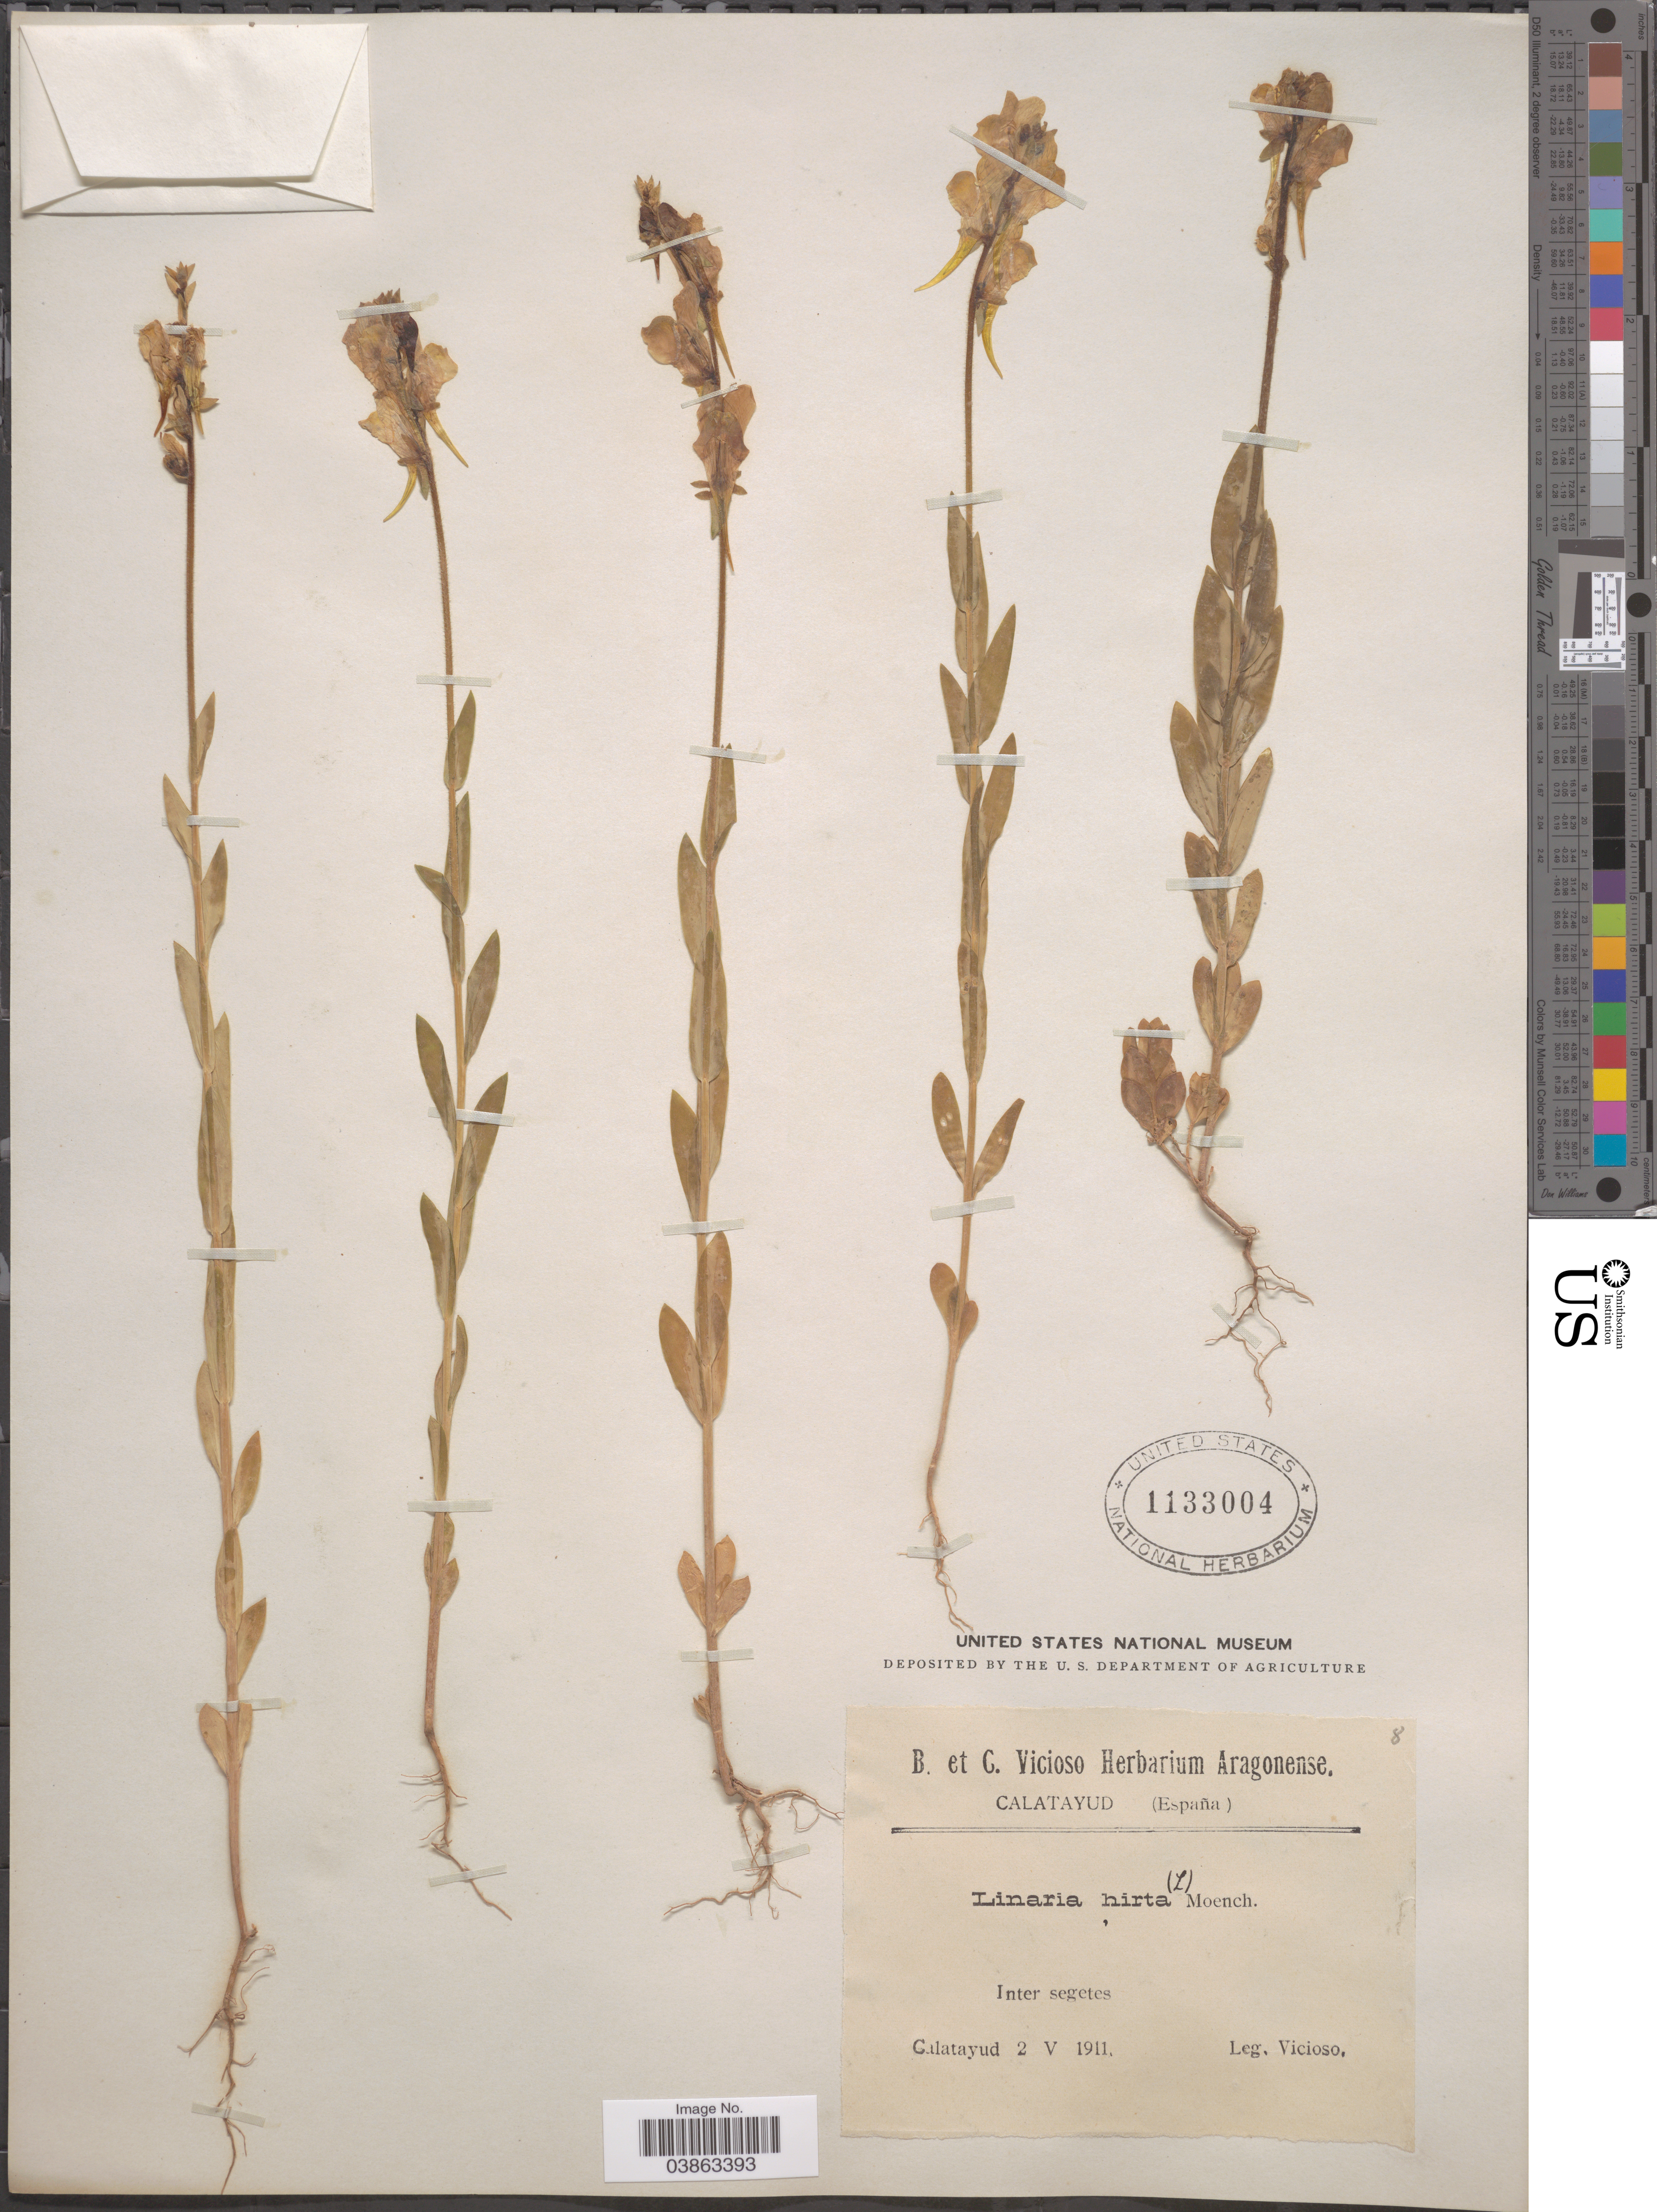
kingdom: Plantae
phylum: Tracheophyta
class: Magnoliopsida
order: Lamiales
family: Plantaginaceae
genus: Linaria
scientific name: Linaria hirta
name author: (L.) Moench.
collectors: Vicioso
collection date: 1911-05-02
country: Spain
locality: Calatayud (España) Inter segetes. Calatayud.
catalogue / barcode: US 1133004